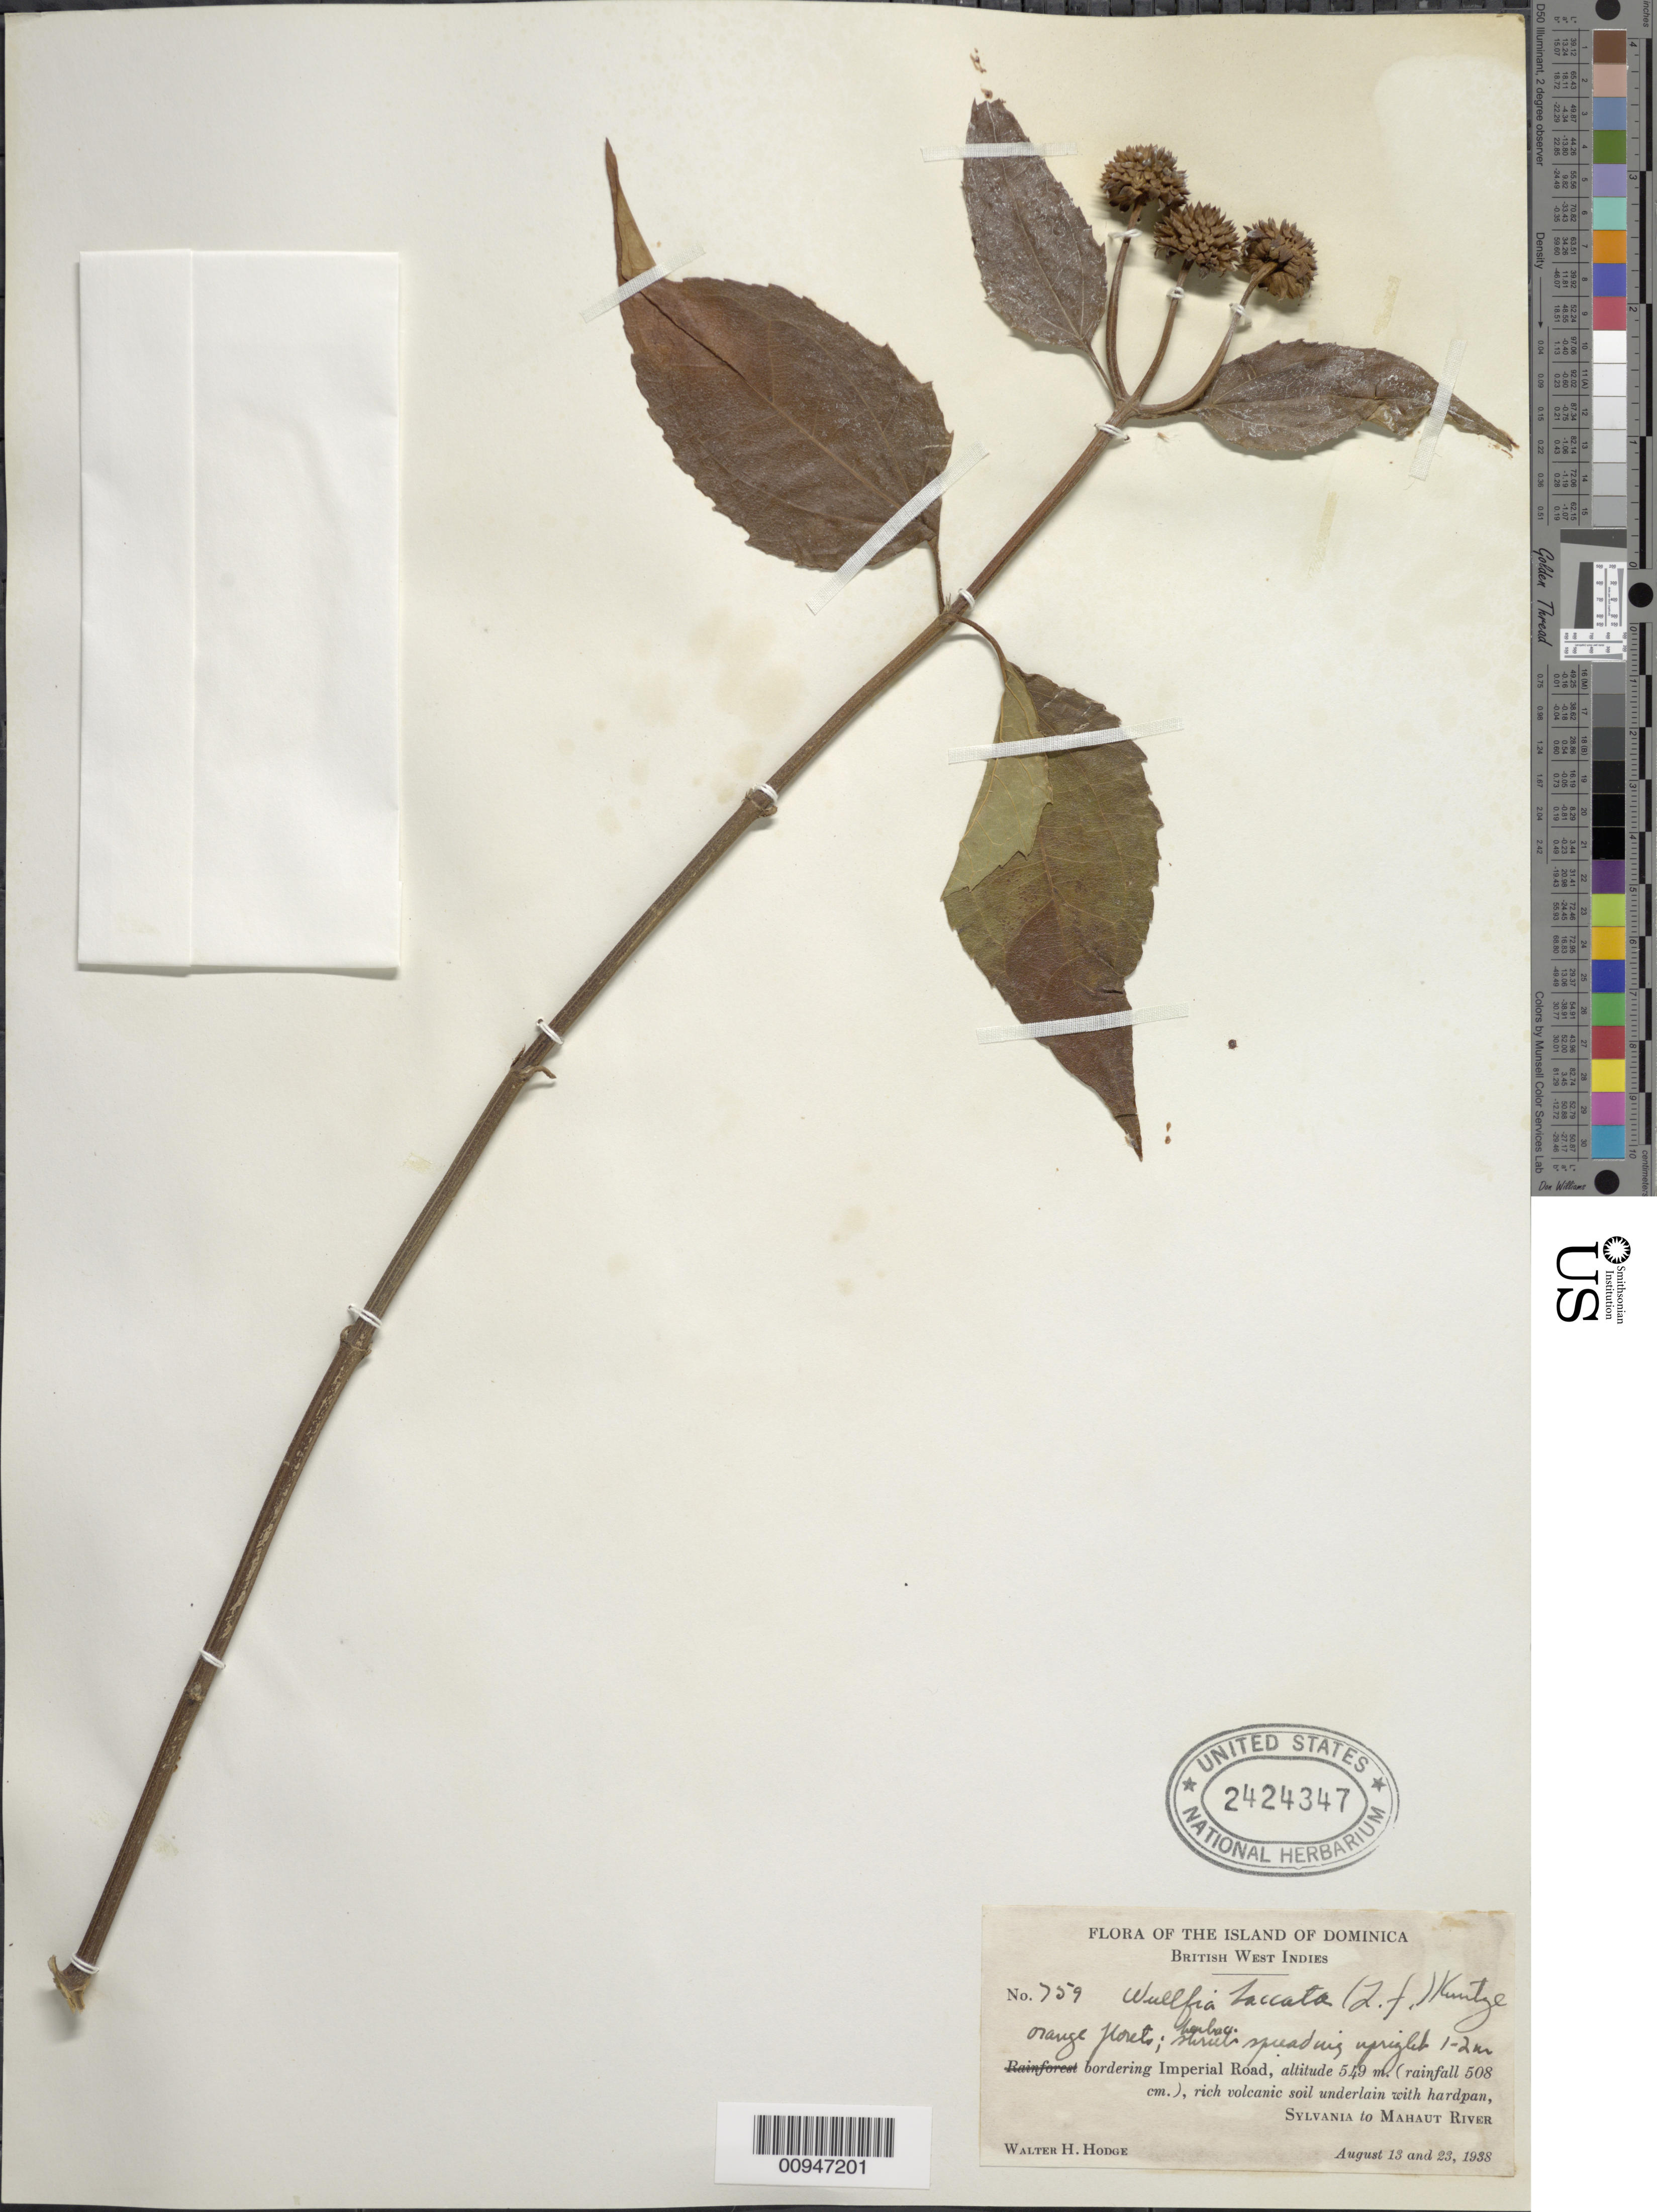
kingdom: Plantae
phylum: Tracheophyta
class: Magnoliopsida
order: Asterales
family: Asteraceae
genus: Wulffia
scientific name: Wulffia baccata var. baccata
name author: (L.) Kuntze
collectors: W. Hodge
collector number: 759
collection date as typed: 13 Aug 1938 and 23 Aug 1938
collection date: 1938-08-13,1938-08-23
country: Dominica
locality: Sylvania to Hahaut River, bordering on Imperial Road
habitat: Rich volcanic soil underlain with hardpan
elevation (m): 549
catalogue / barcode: US 2424347